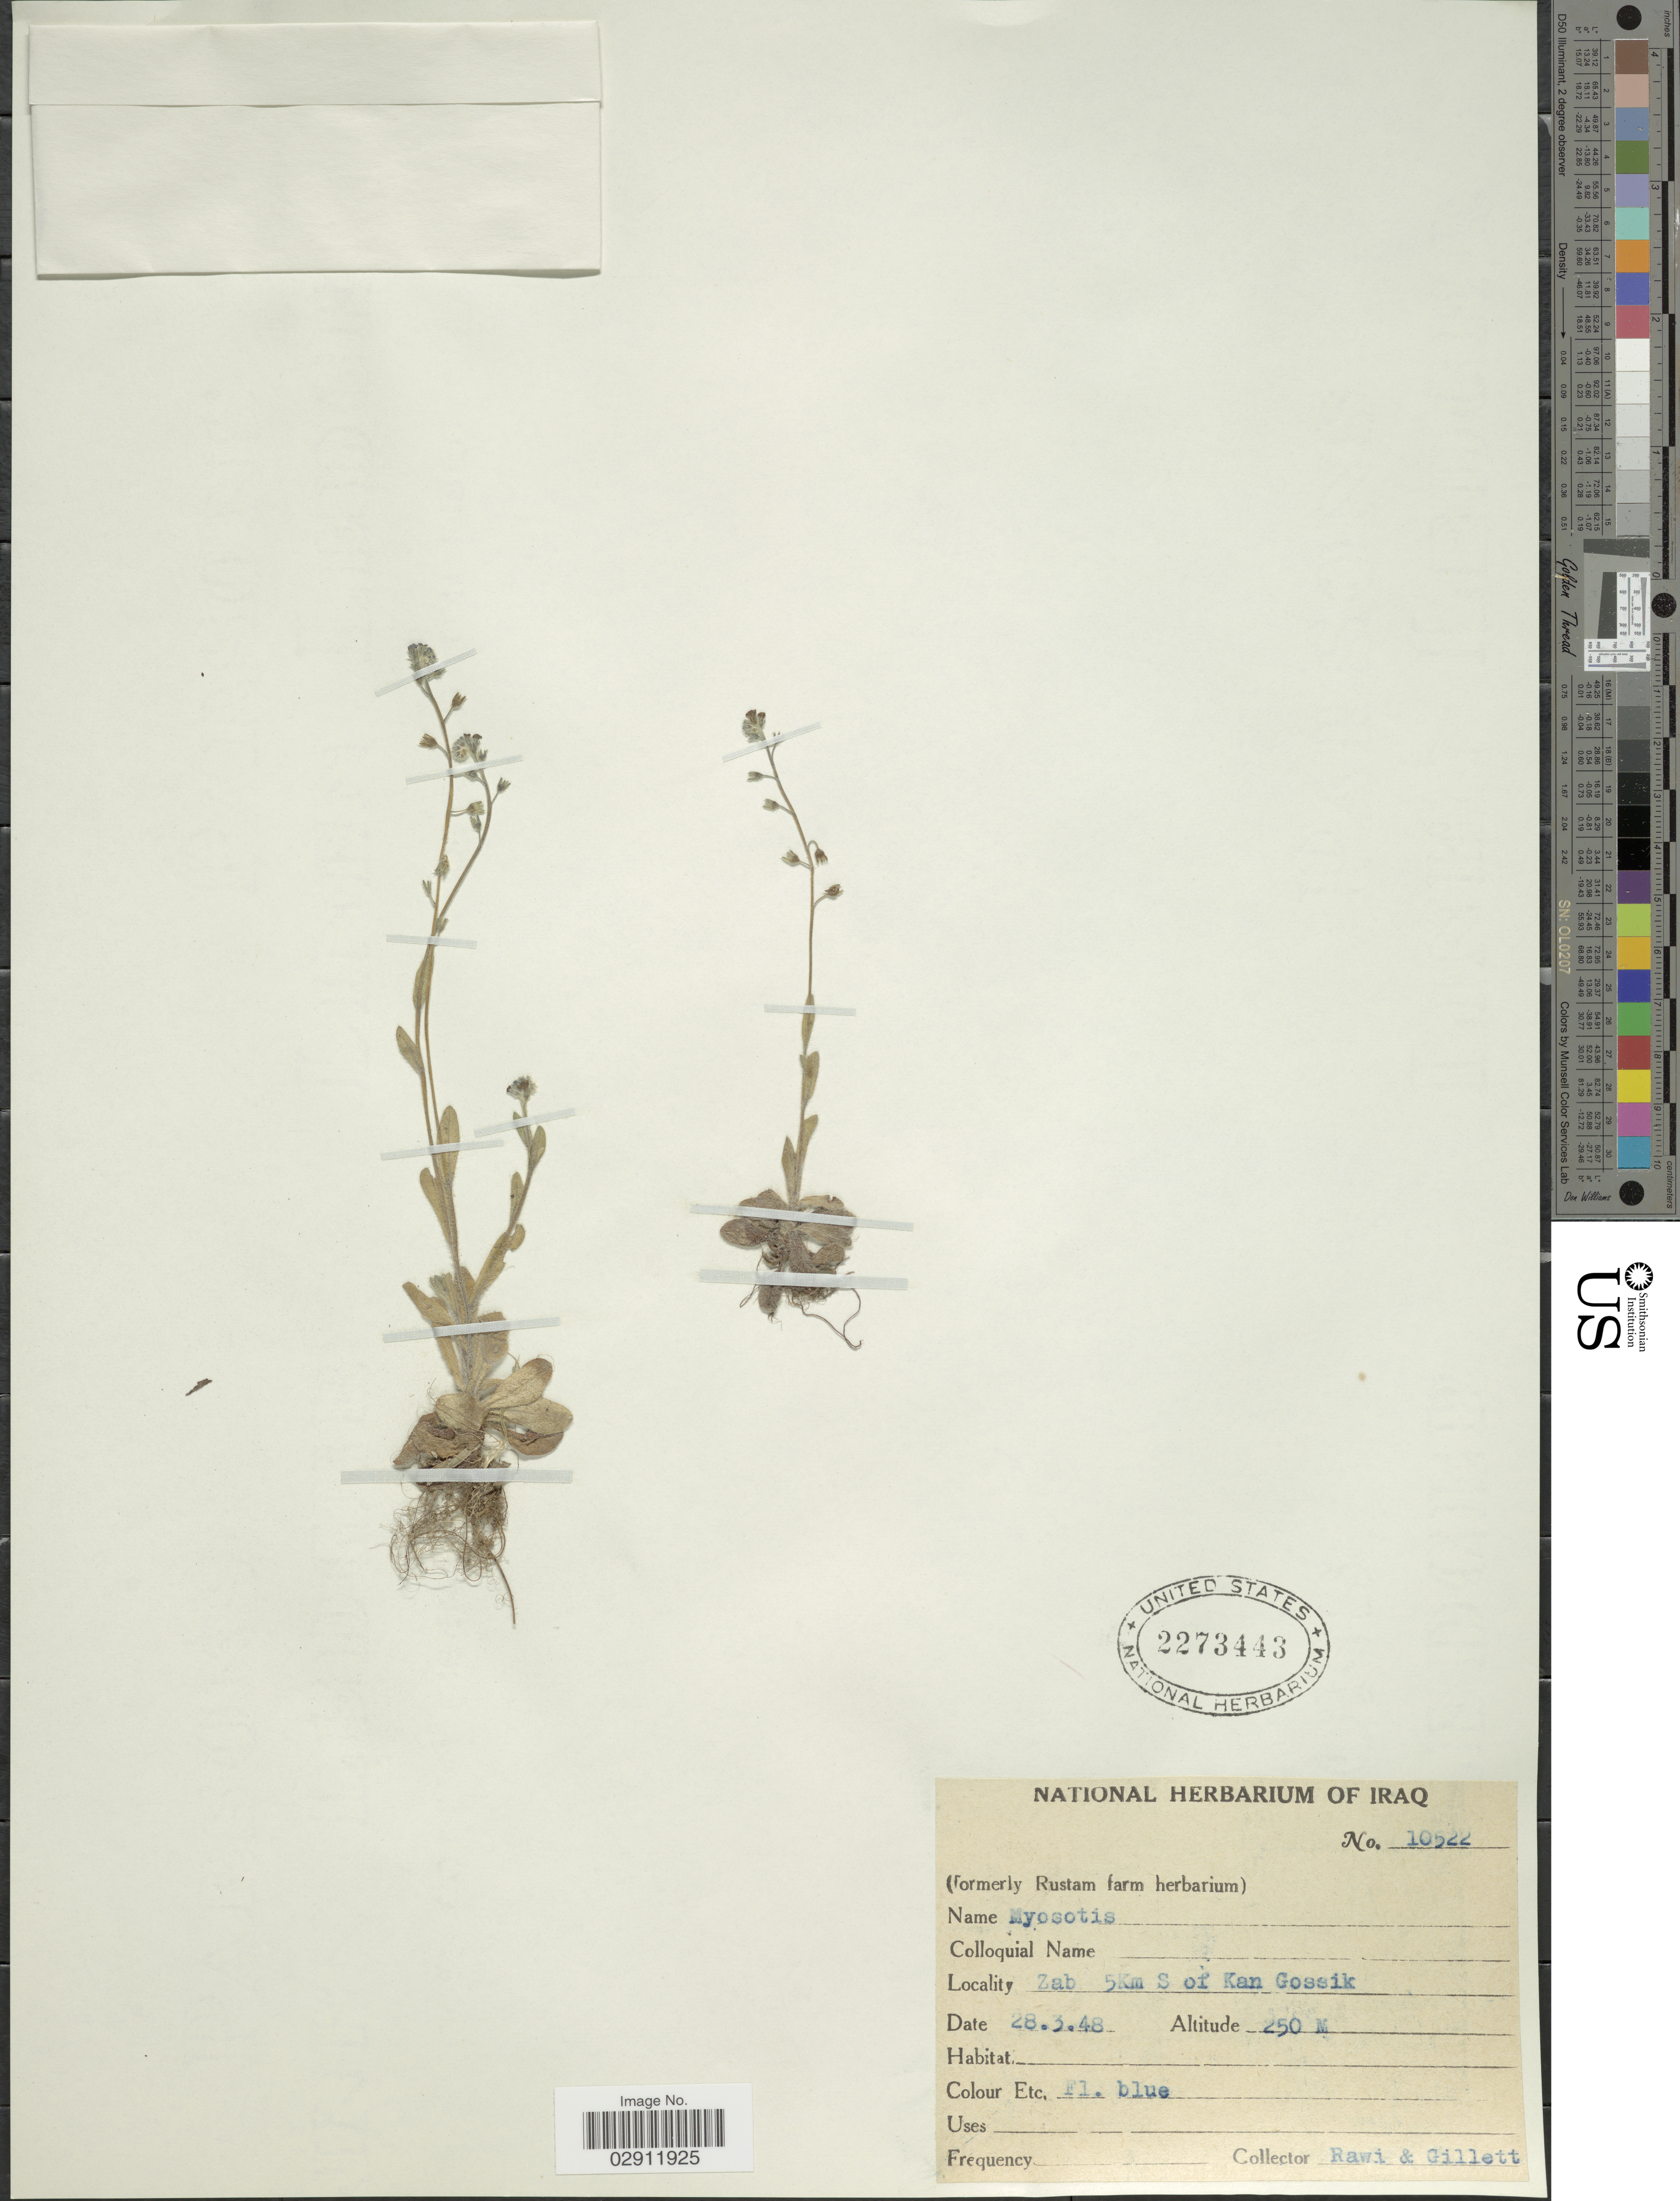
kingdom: Plantae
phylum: Tracheophyta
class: Magnoliopsida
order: Boraginales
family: Boraginaceae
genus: Myosotis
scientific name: Myosotis sp.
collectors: -. Rawi & Gillett, --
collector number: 10522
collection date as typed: Transcribed d/m/y: 28/3/48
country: Iraq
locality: Zab 5Km S of Kan Gossik.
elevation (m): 250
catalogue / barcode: US 2273443